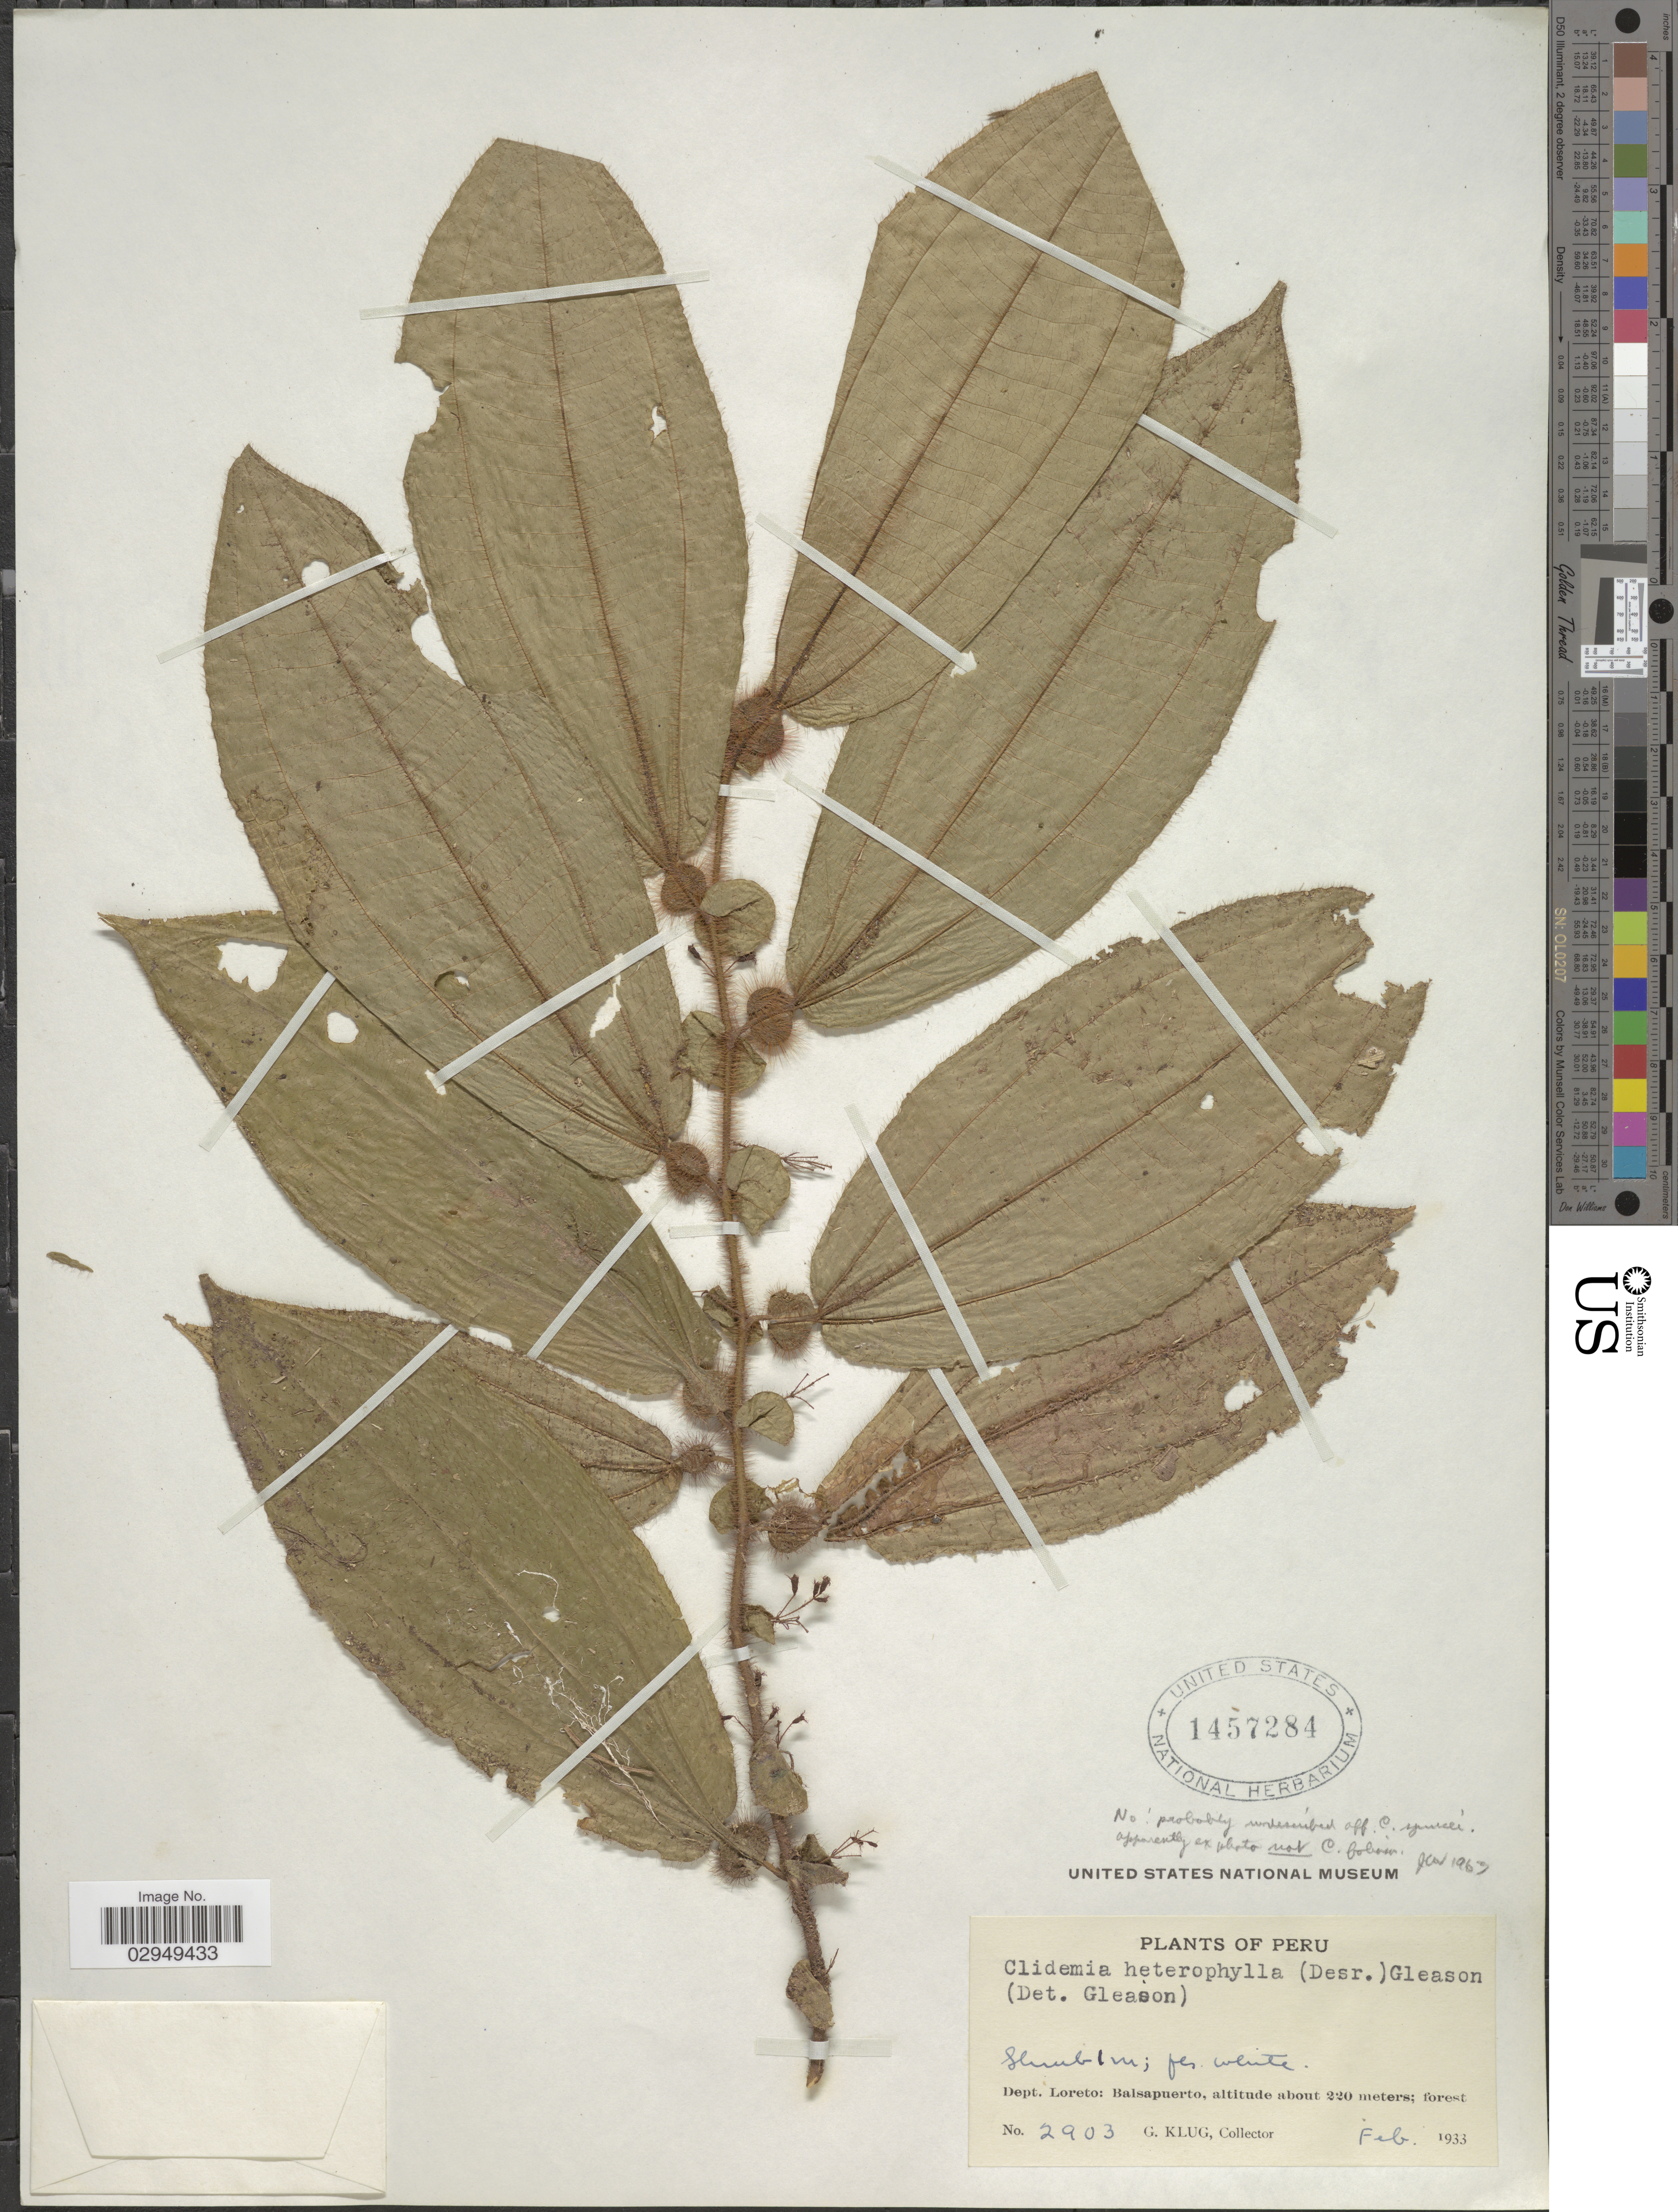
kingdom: Plantae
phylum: Tracheophyta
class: Magnoliopsida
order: Myrtales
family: Melastomataceae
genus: Clidemia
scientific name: Clidemia heterophylla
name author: Steud.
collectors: G. Klug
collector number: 2903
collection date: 1933-02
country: Peru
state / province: Loreto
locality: Dept. Loreto: Balsapuerto.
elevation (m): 220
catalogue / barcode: US 1457284